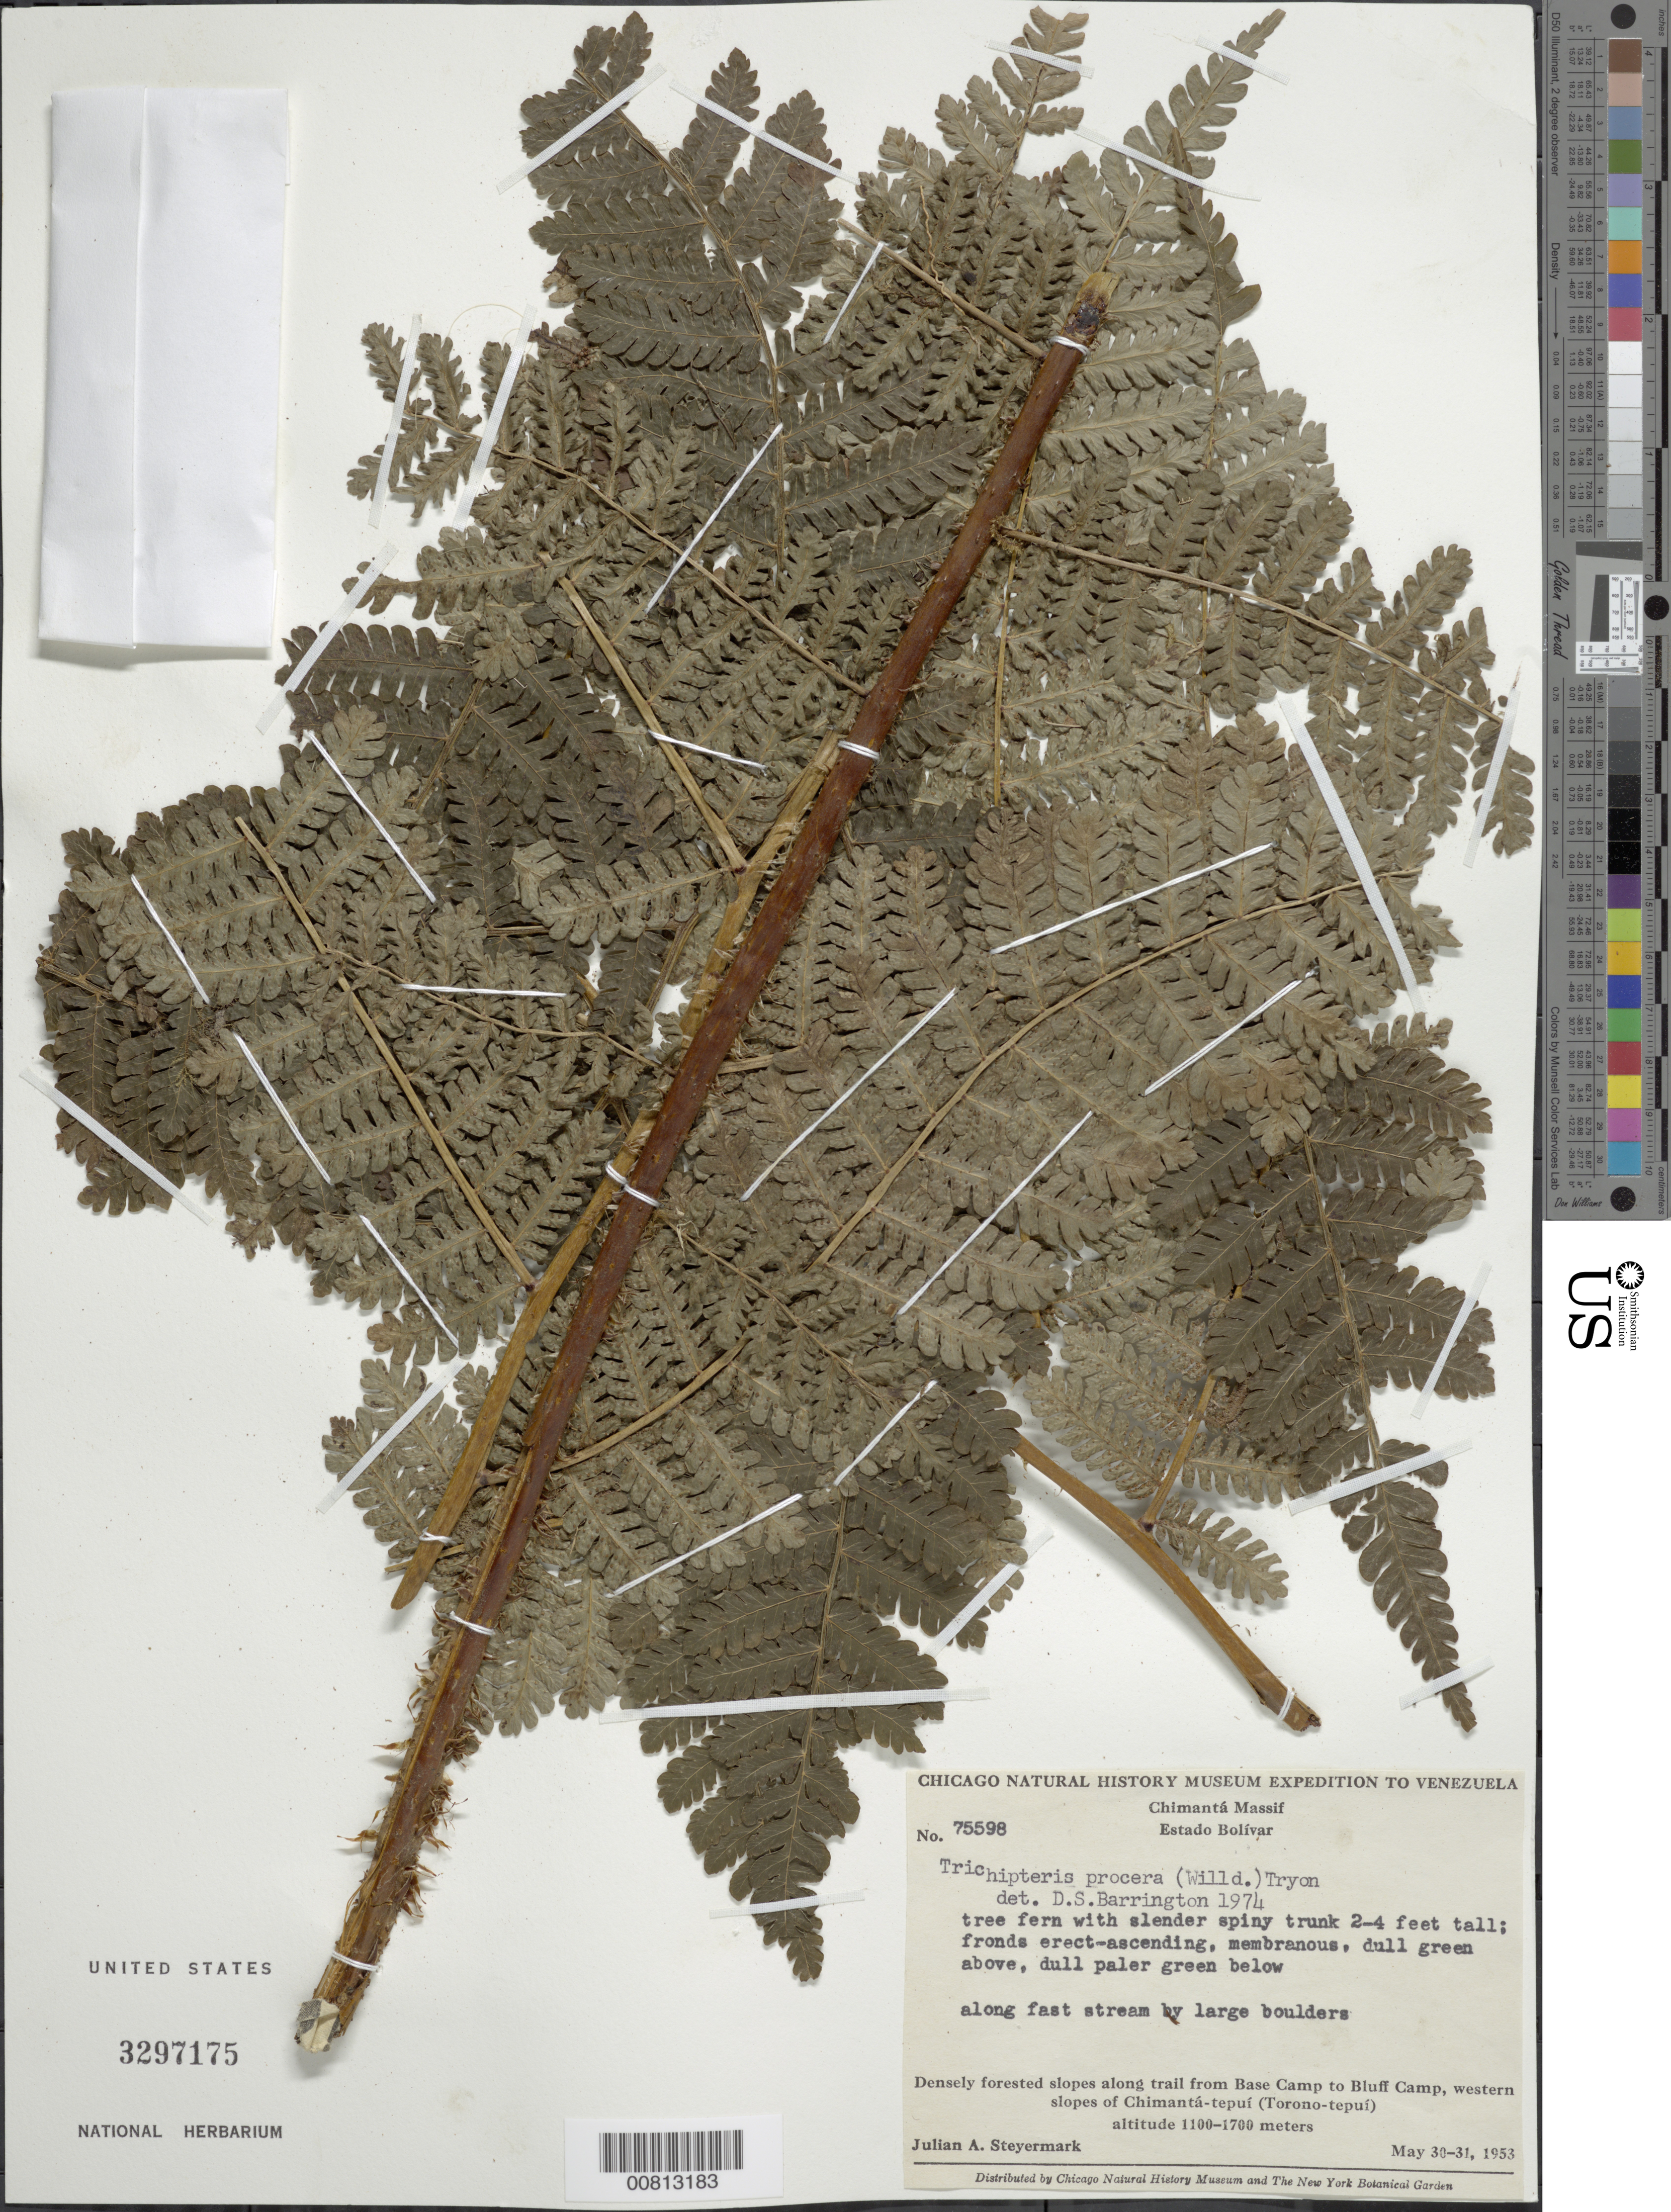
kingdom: Plantae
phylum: Tracheophyta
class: Polypodiopsida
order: Cyatheales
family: Cyatheaceae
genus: Cyathea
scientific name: Cyathea pungens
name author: (Willd.) Domin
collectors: J. Steyermark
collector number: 75598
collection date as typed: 30-May-53 to 31-May-53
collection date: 1953-05-30/1953-05-31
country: Venezuela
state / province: Bolívar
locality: Chimantá-tepuí (Torono-tepuí), from Base Camp to Bluff Camp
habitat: Densely forested slopes along trail; along fast stream by large boulders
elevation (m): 1100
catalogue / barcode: US 3297175